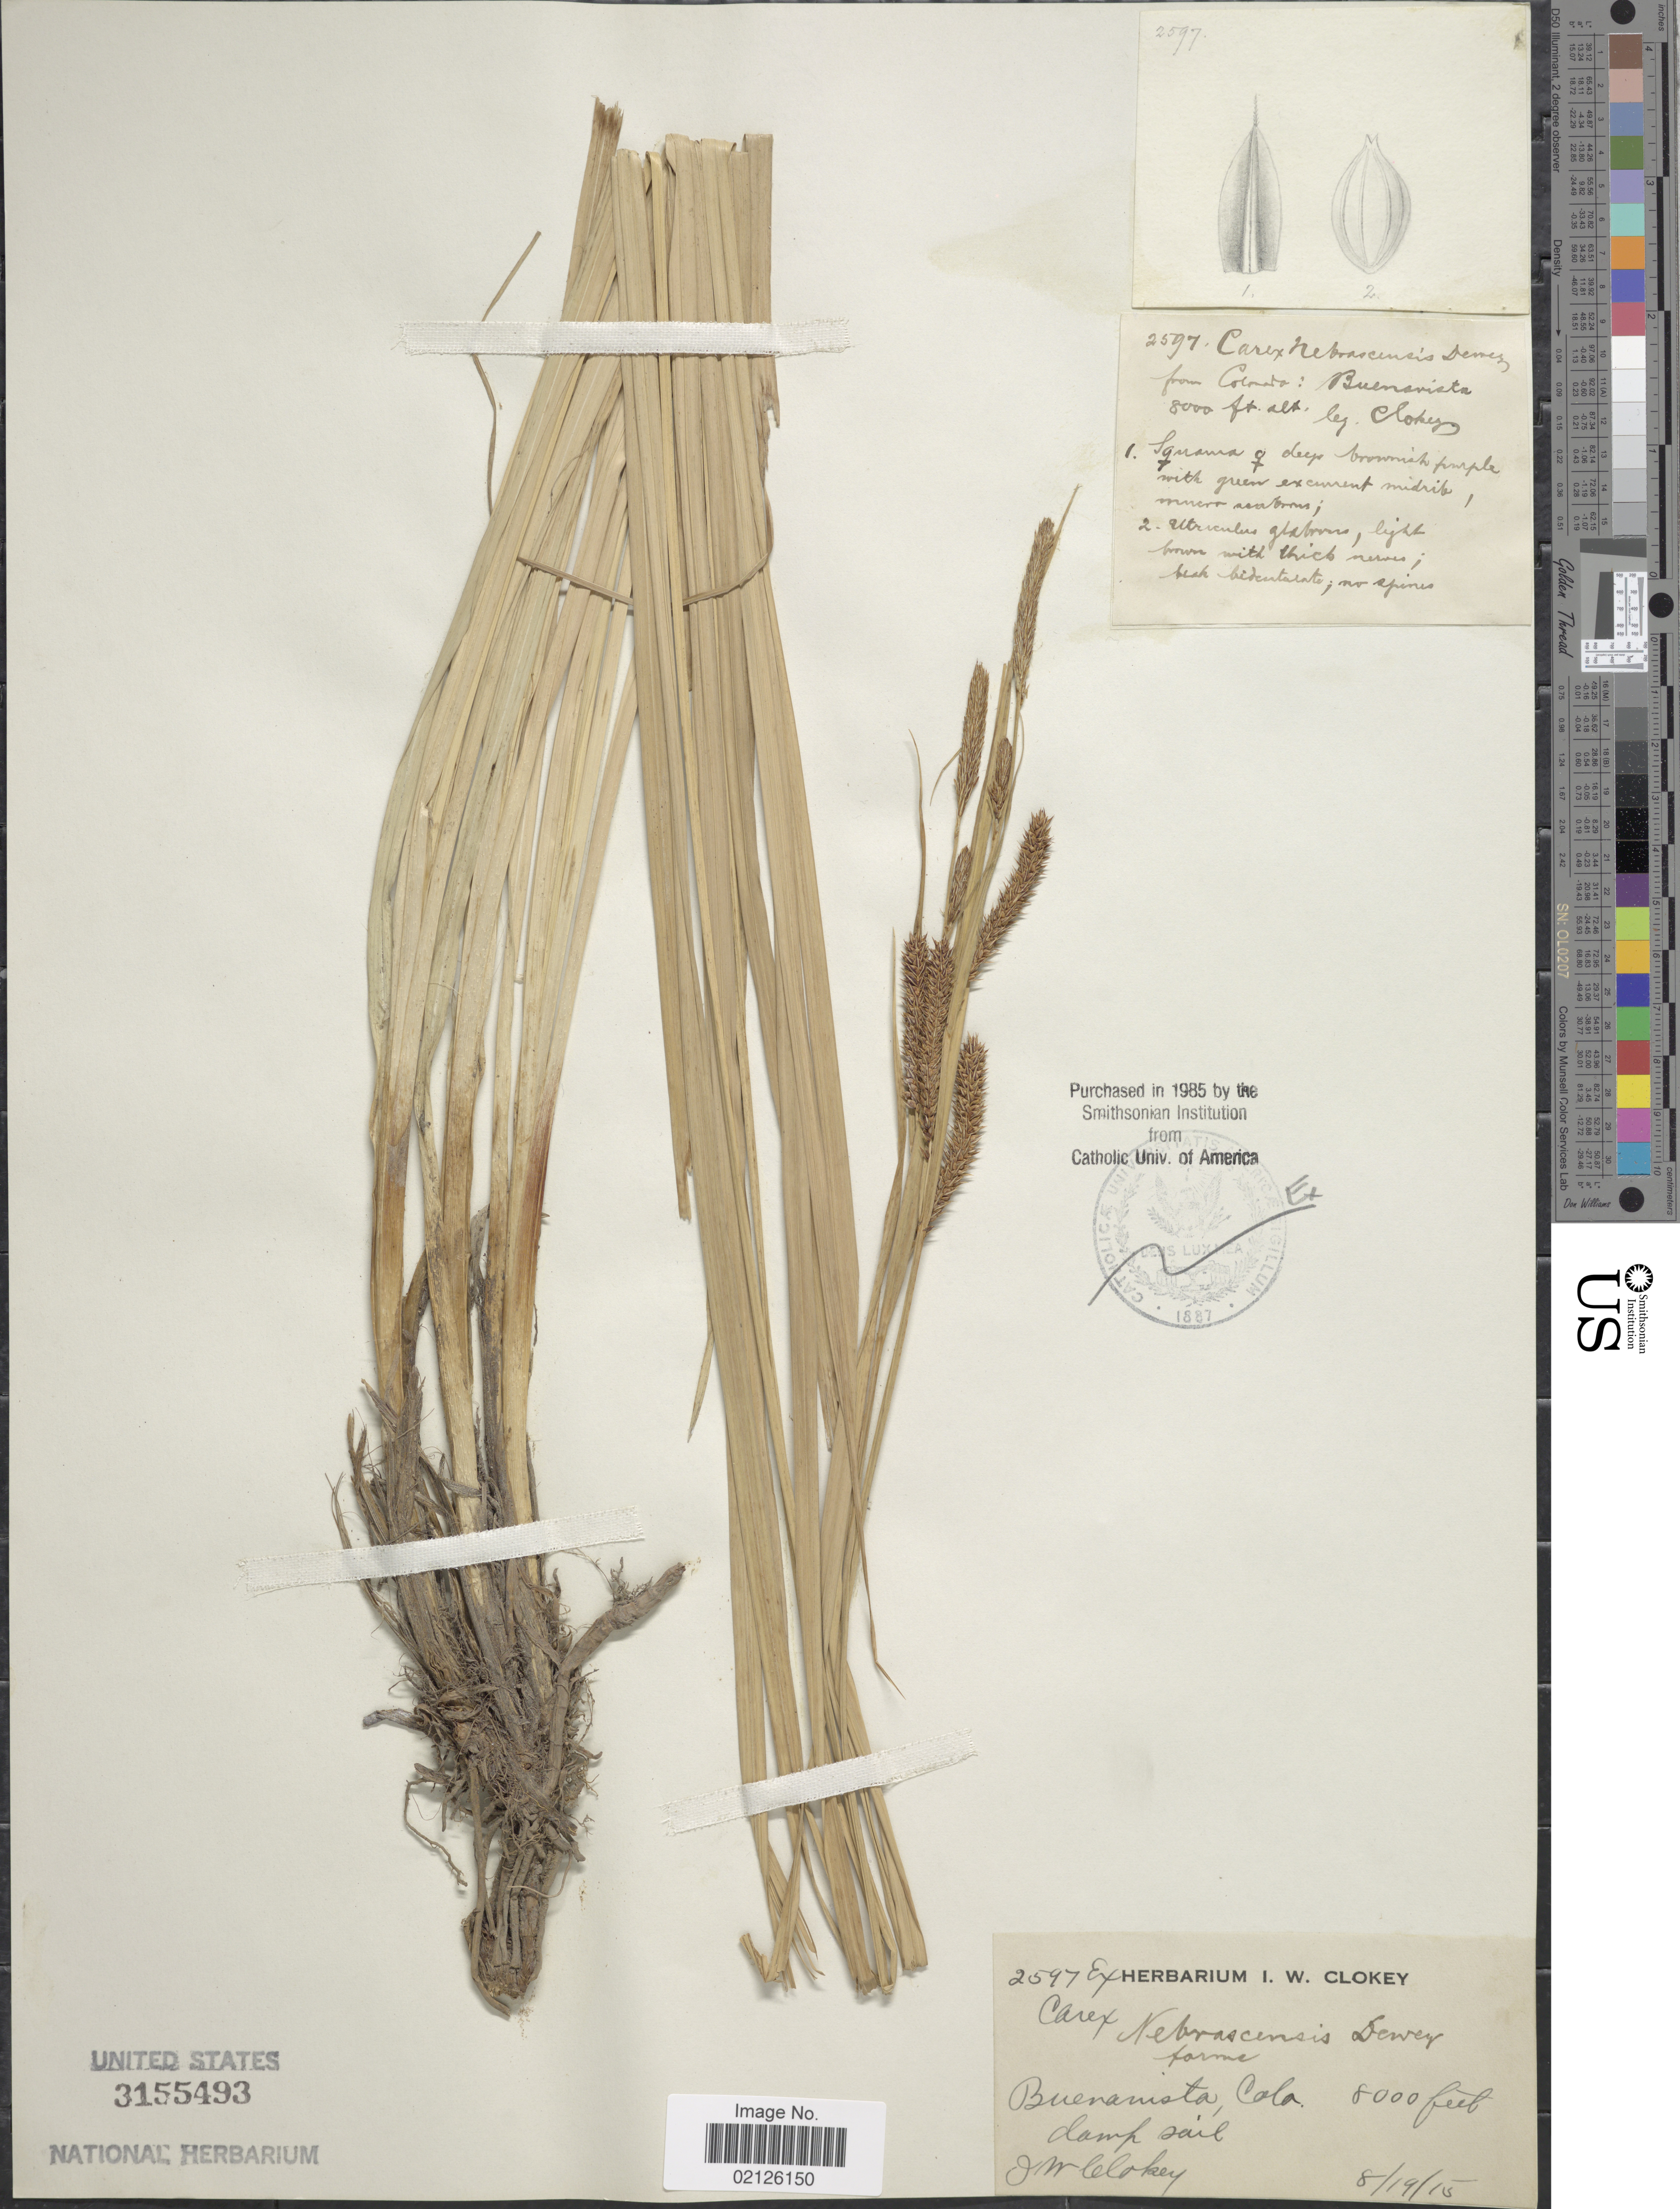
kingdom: Plantae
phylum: Tracheophyta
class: Liliopsida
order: Poales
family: Cyperaceae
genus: Carex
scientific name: Carex nebrascensis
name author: Dewey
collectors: I. W. Clokey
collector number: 2597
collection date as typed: Transcribed d/m/y: 19/8/15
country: United States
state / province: Colorado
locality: Buenavista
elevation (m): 2438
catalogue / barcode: US 3155493